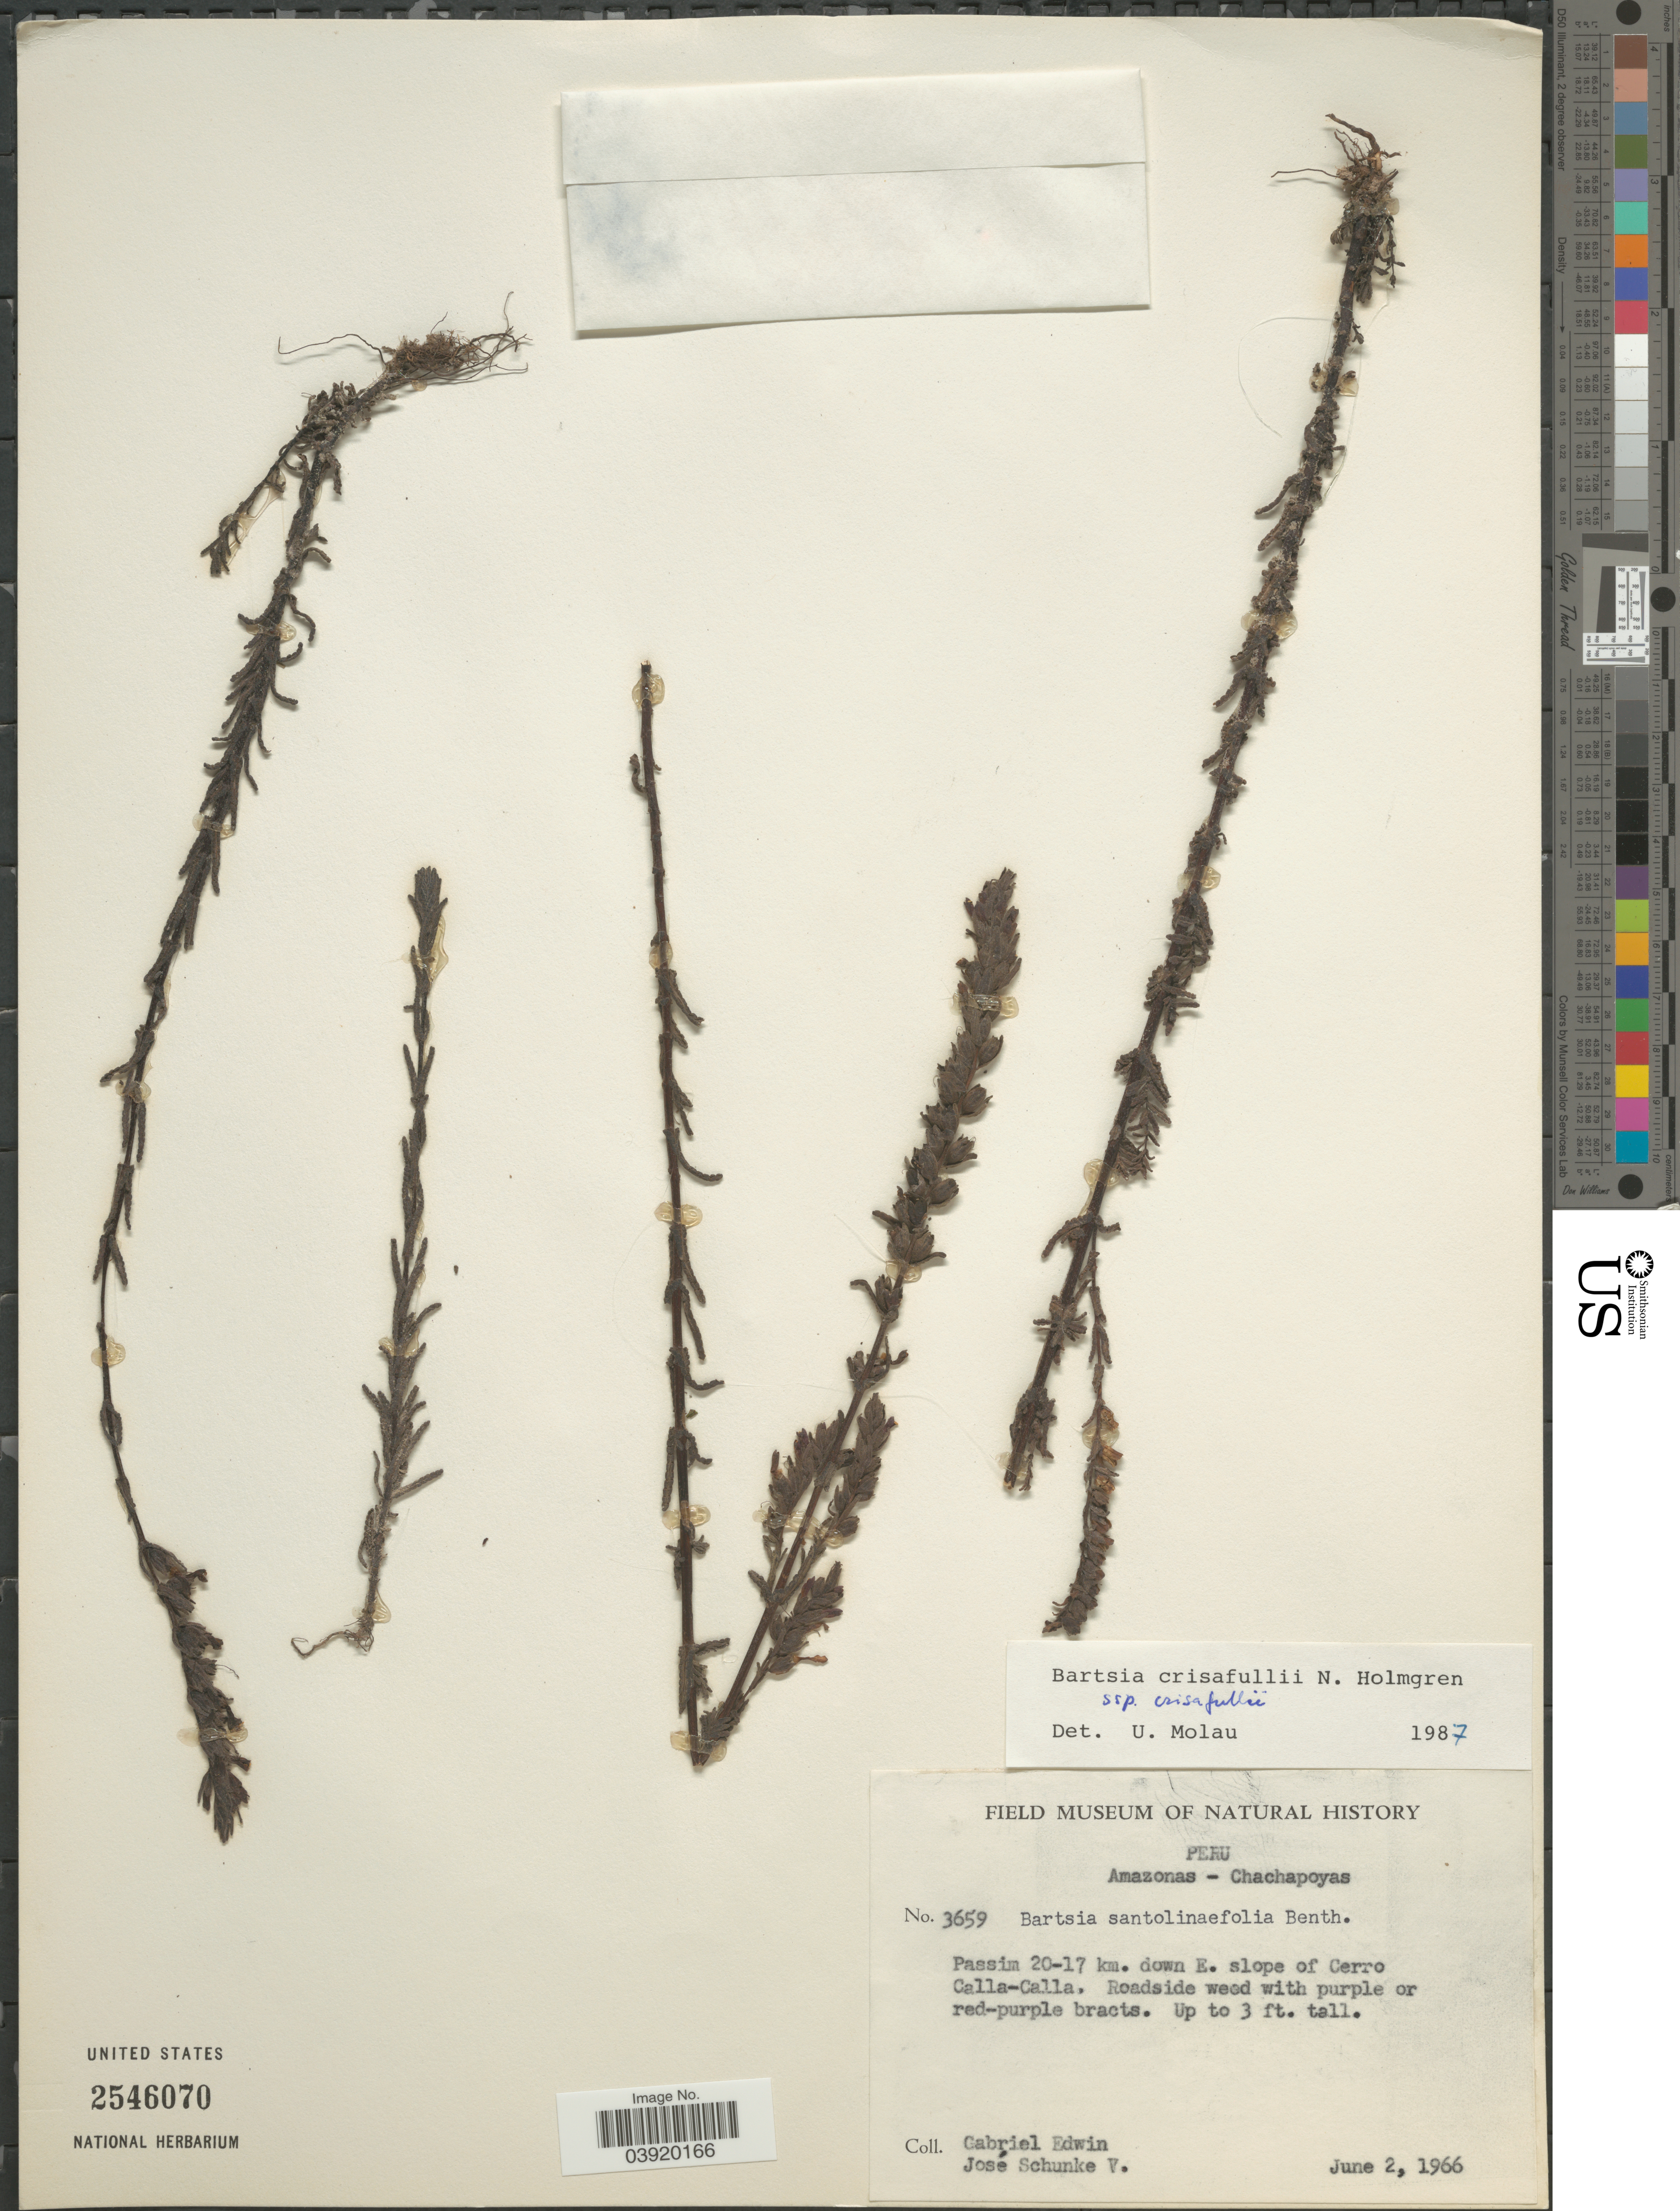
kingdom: Plantae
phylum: Tracheophyta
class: Magnoliopsida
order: Lamiales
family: Orobanchaceae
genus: Bartsia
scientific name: Bartsia crisafullii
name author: N.H. Holmgren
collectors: G. Edwin & J. Schunke Vigo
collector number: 3659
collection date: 1966-06-02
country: Peru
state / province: Amazonas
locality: Amazonas-Chachapoyas. Passim 20-17 km. down E. slope of Cerro Calla-Calla.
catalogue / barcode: US 2546070